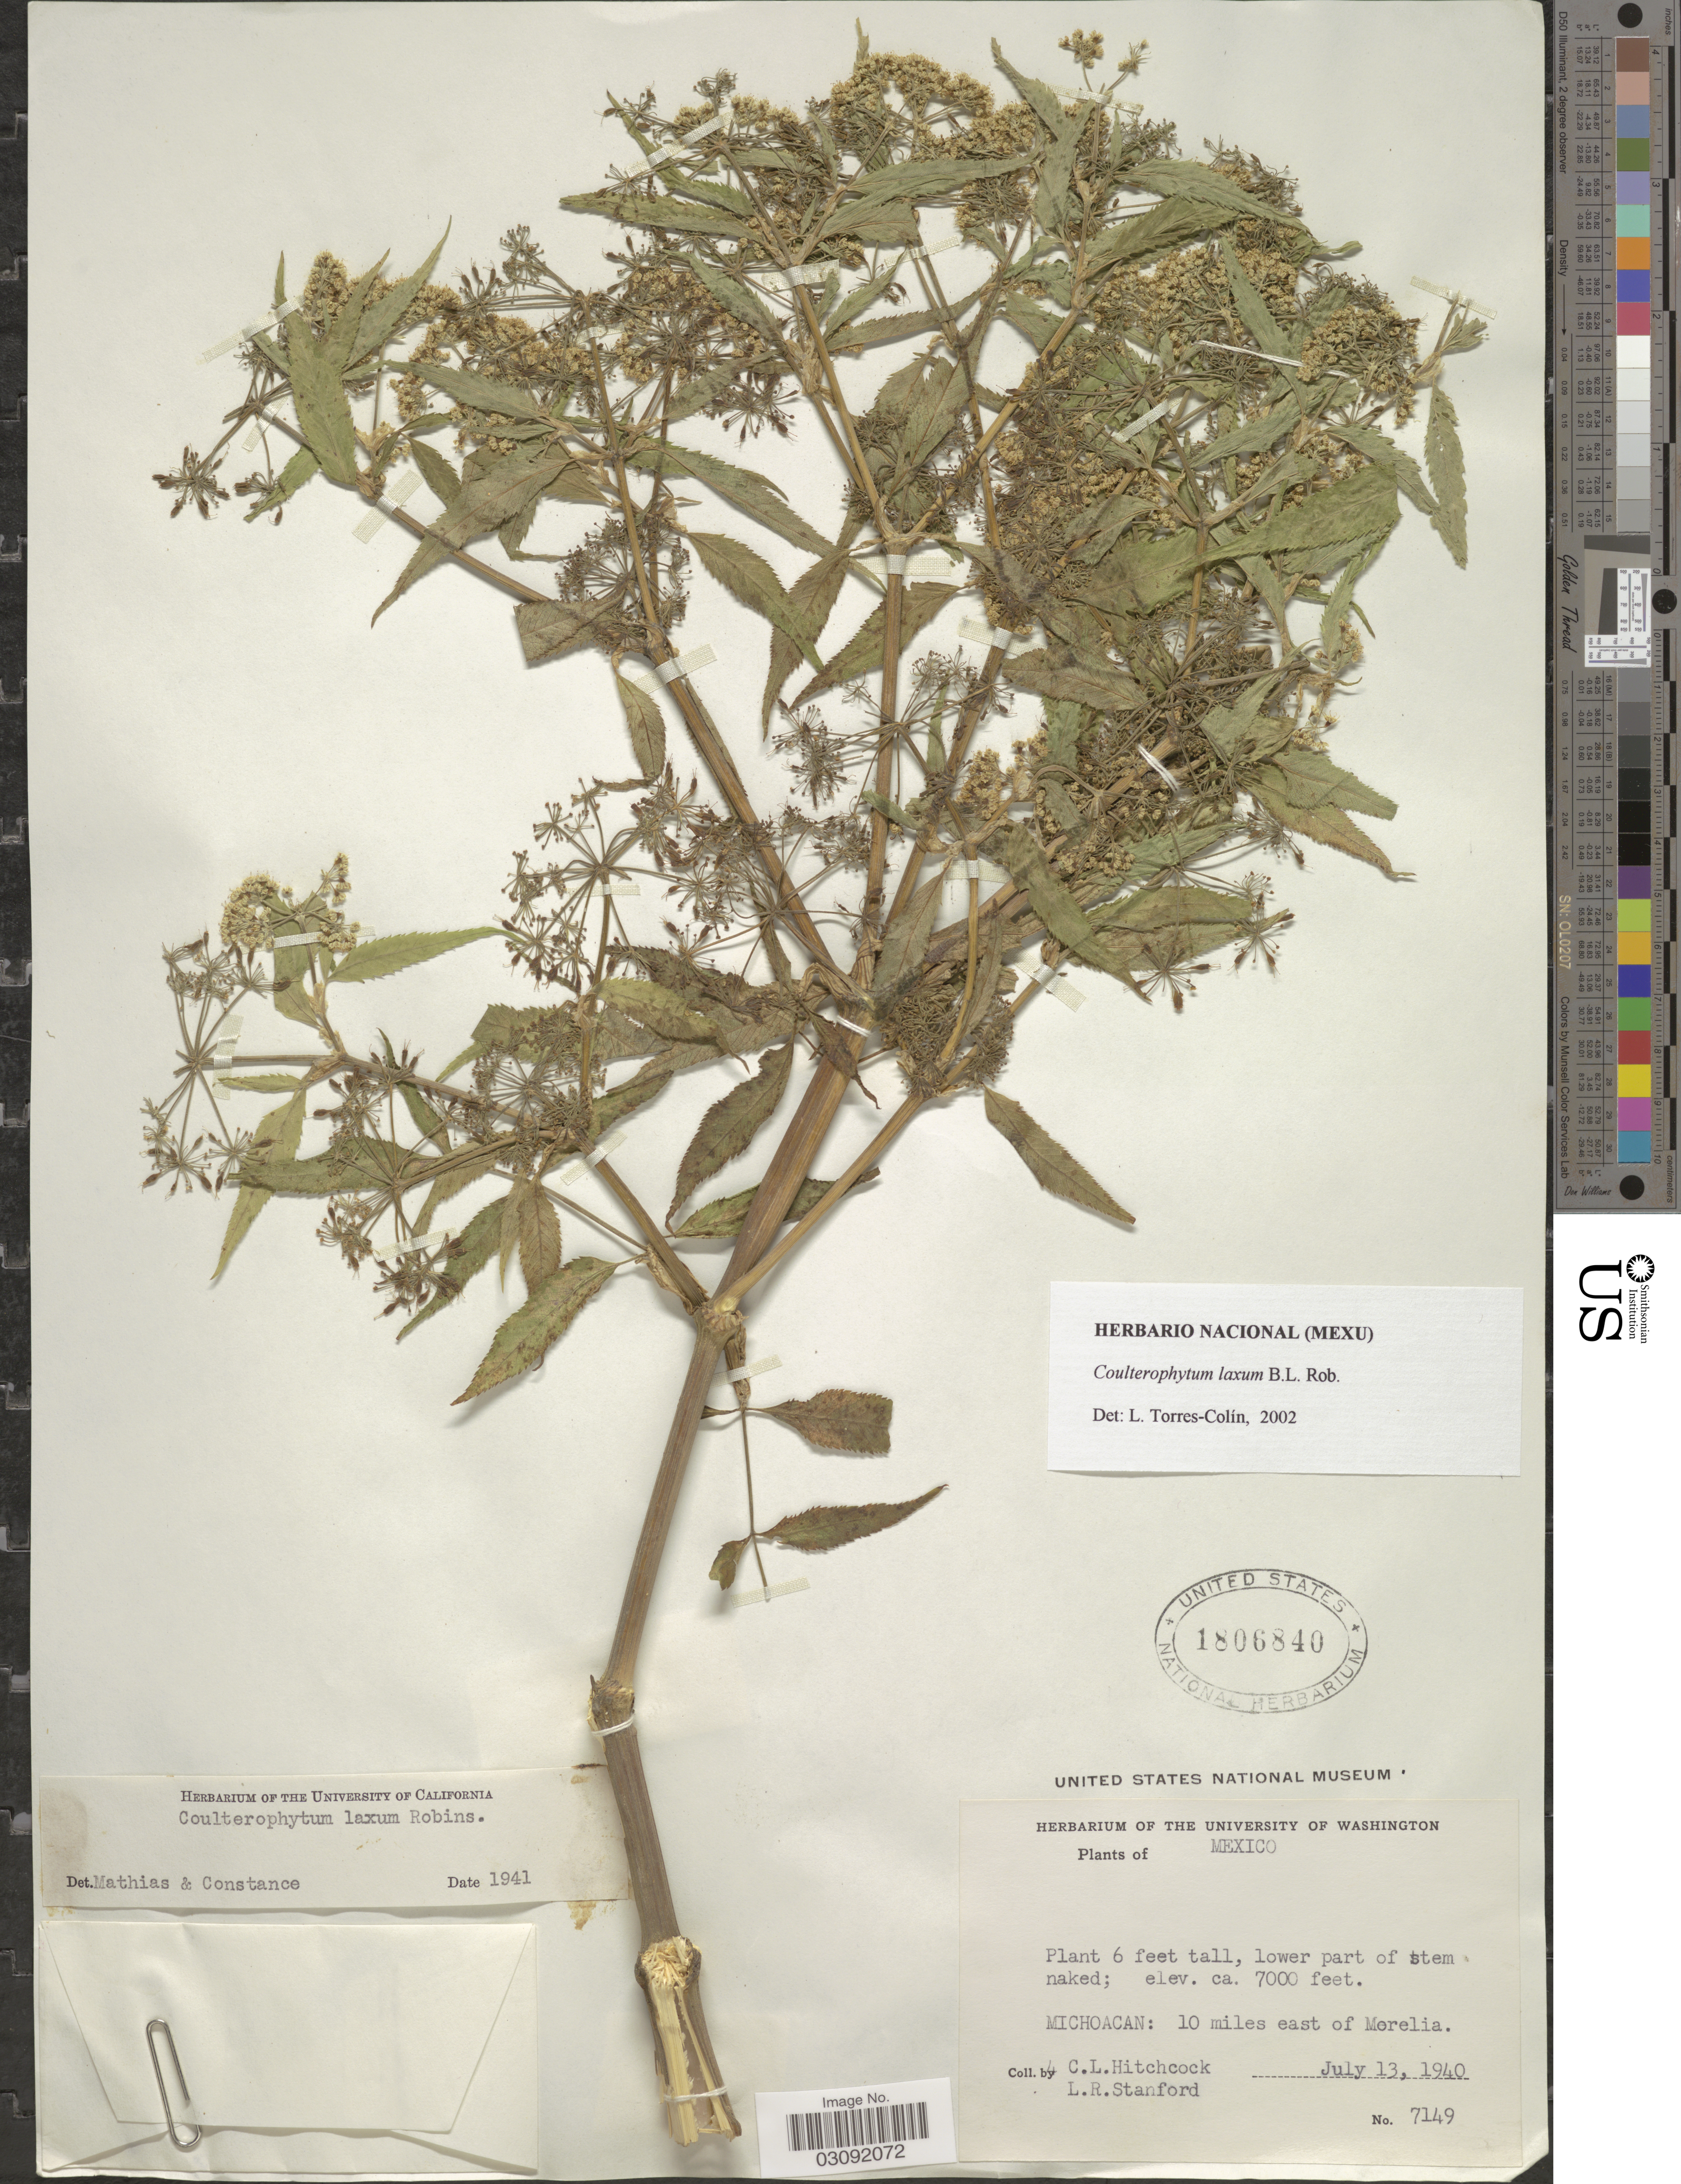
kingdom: Plantae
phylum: Tracheophyta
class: Magnoliopsida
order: Apiales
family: Apiaceae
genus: Coulterophytum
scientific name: Coulterophytum laxum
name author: B.L. Rob.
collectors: C. L. Hitchcock & L. R. Stanford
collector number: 7149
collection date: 1940-07-13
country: Mexico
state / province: Michoacán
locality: Michoacan: 10 miles east of Merelia.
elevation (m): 2134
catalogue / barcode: US 1806840